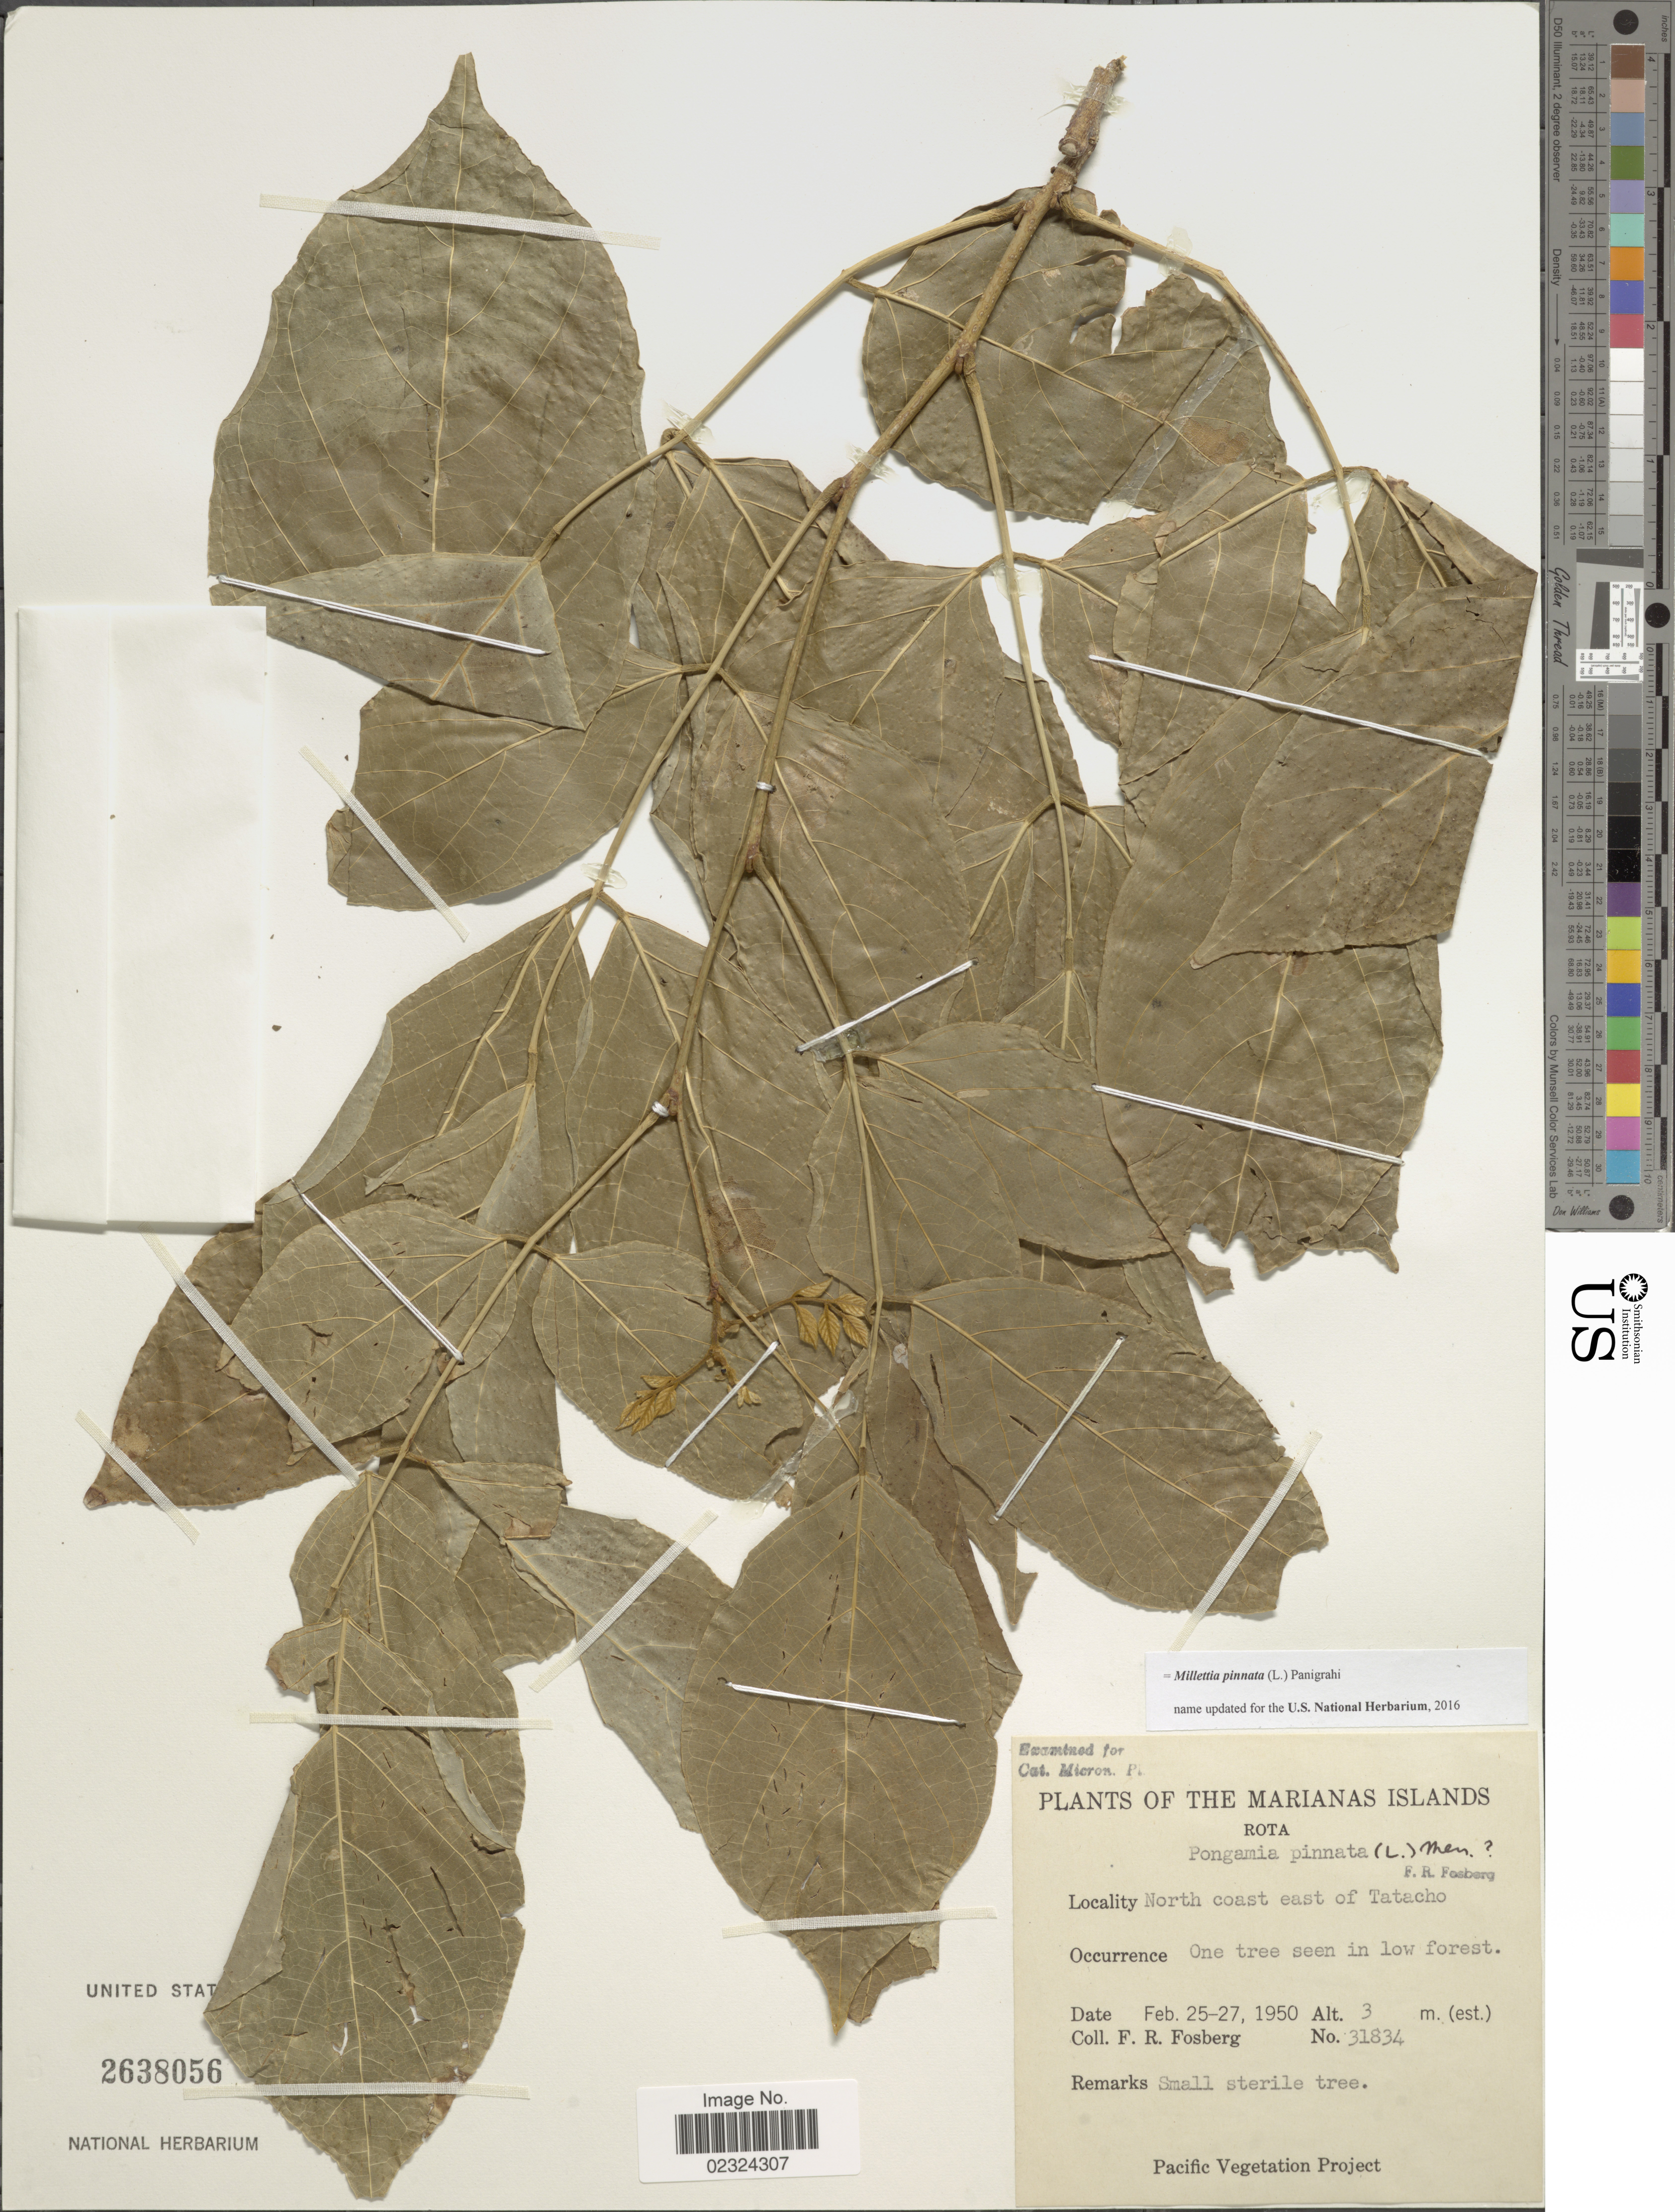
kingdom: Plantae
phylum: Tracheophyta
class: Magnoliopsida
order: Fabales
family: Fabaceae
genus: Millettia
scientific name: Millettia pinnata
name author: (L.) Panigrahi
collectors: F. R. Fosberg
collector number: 31834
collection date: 1950-02-25/1950-02-27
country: Northern Mariana Islands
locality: Marians Islands. North coast east of Tatacho.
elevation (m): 3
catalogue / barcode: US 2638056